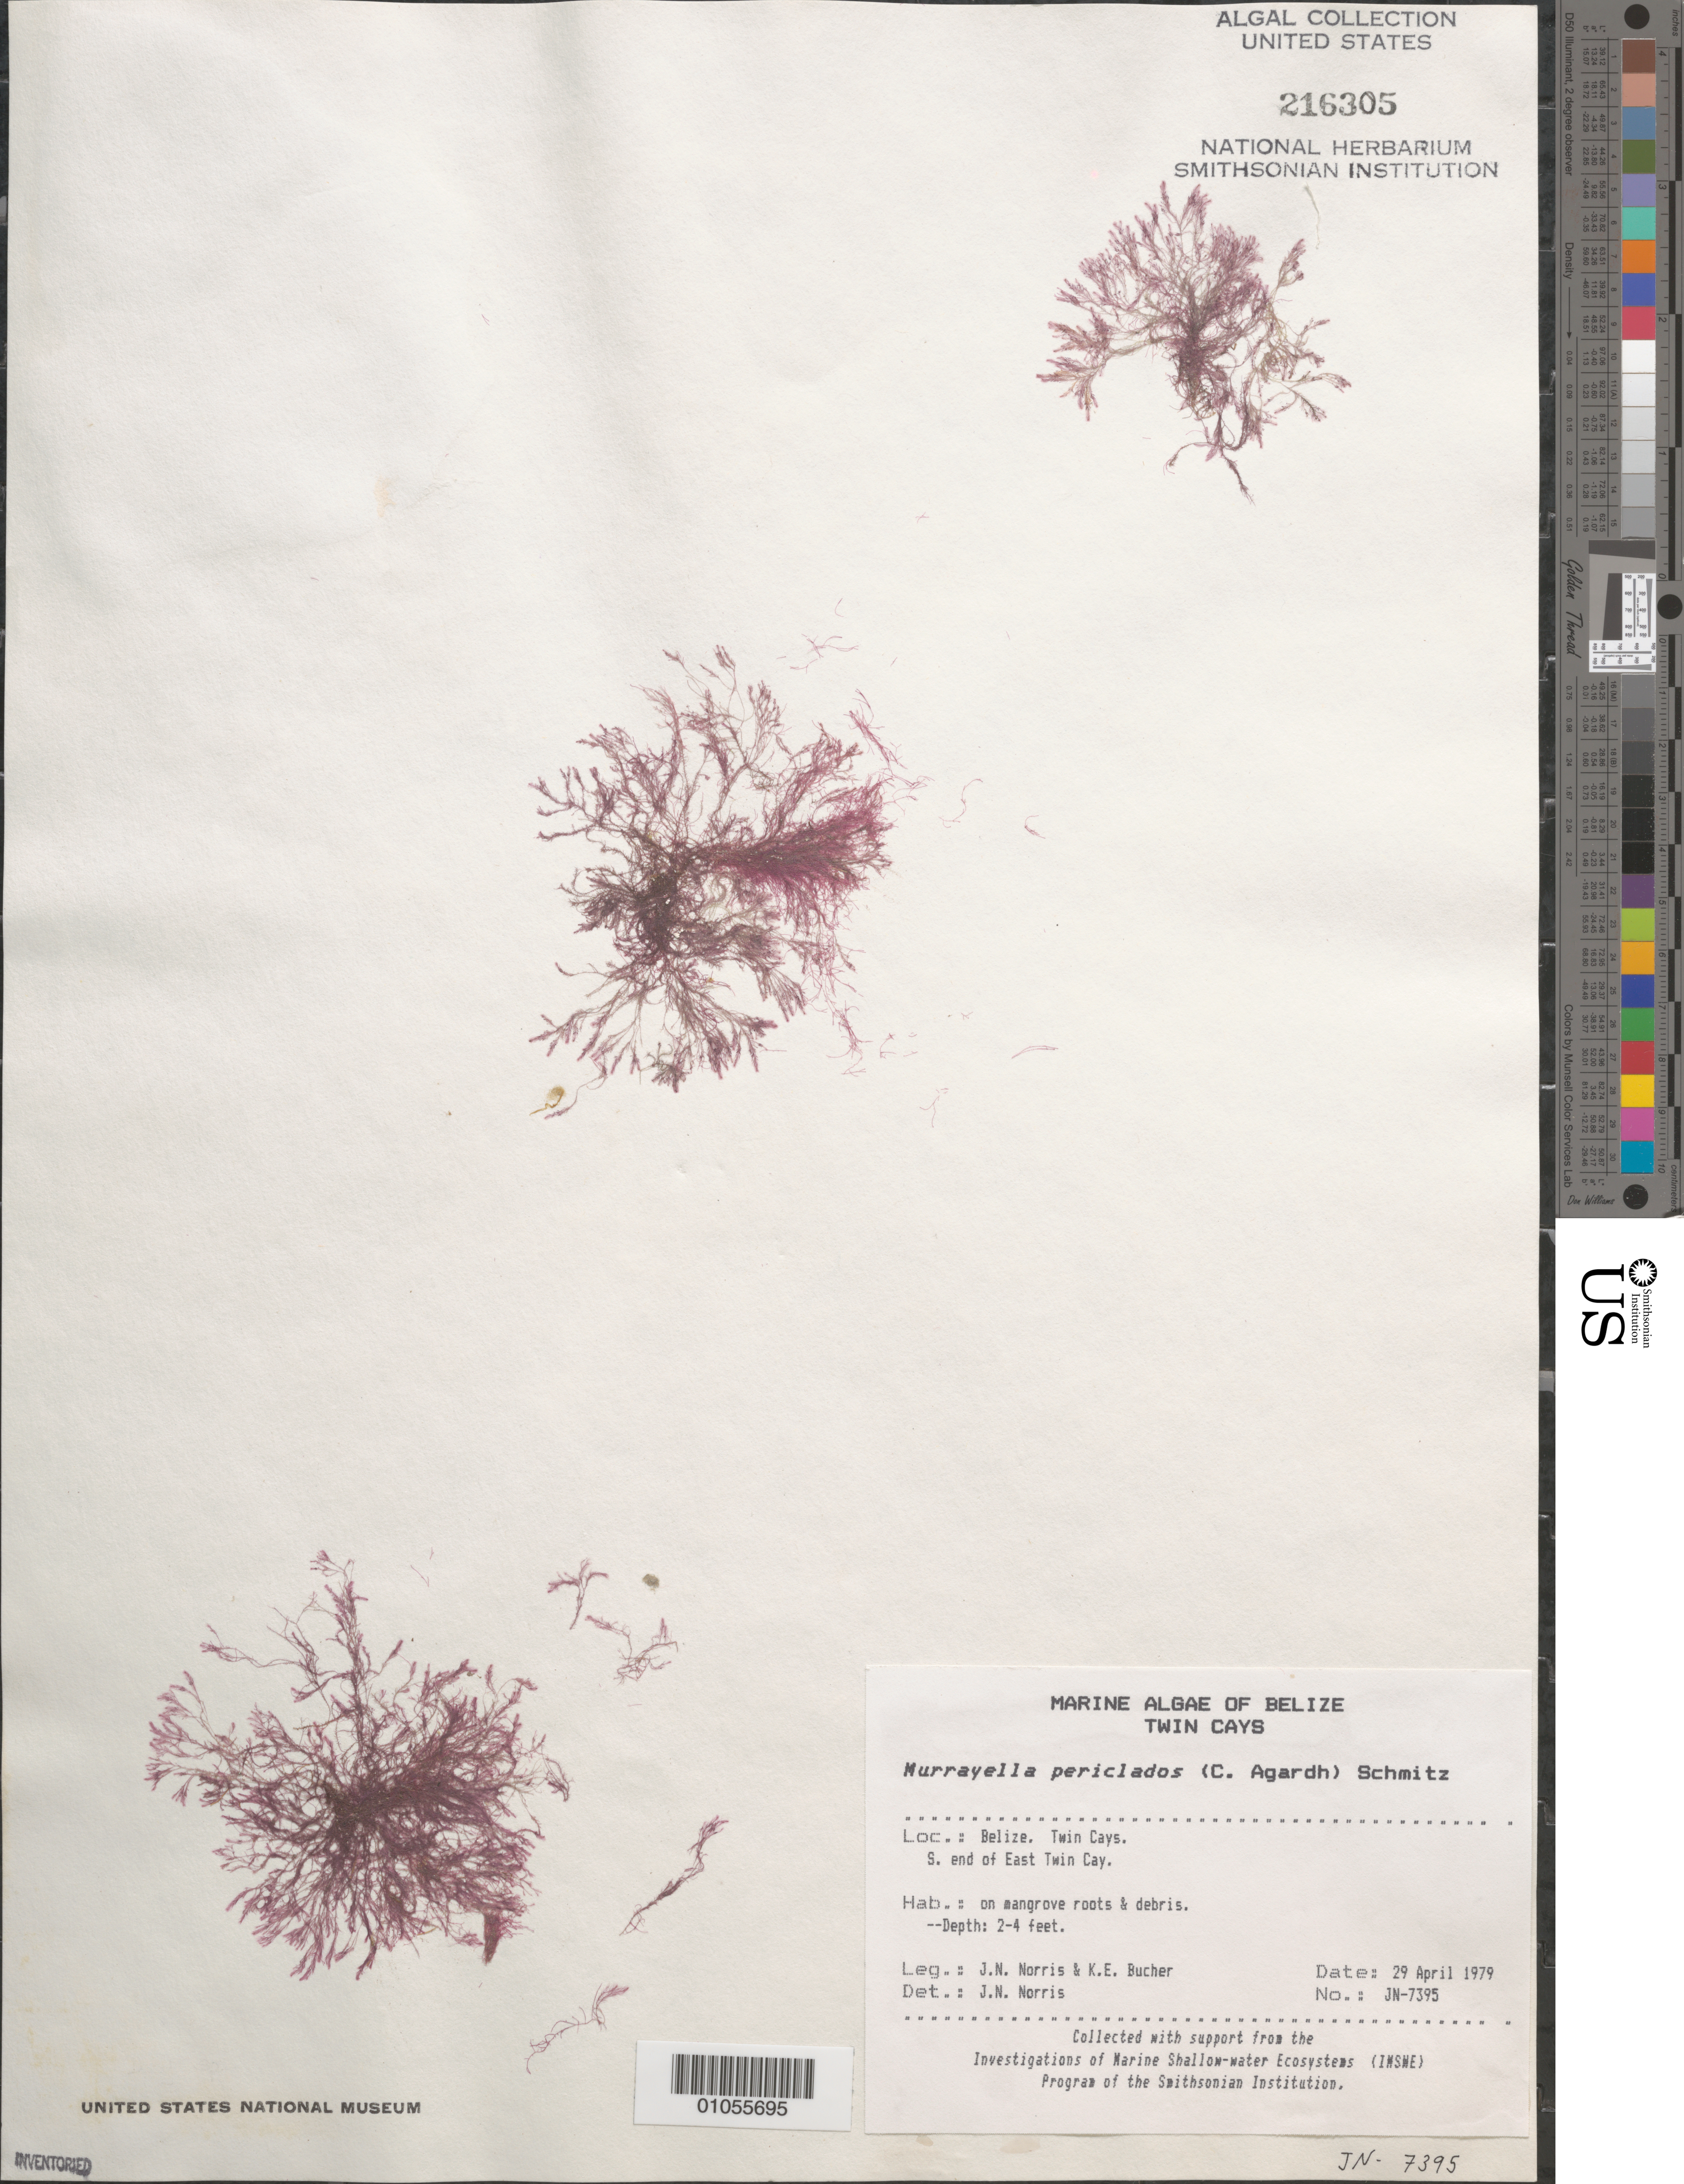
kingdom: Plantae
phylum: Rhodophyta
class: Florideophyceae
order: Ceramiales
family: Rhodomelaceae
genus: Murrayella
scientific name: Murrayella periclados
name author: (C. Agardh) F. Schmitz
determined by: Norris, James N.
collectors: J. N. Norris & K. E. Bucher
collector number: JN-7395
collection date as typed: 29 Apr 1979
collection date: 1979-04-29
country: Belize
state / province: Stann Creek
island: East Twin Cay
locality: South end of East Twin Cay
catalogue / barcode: US 216305